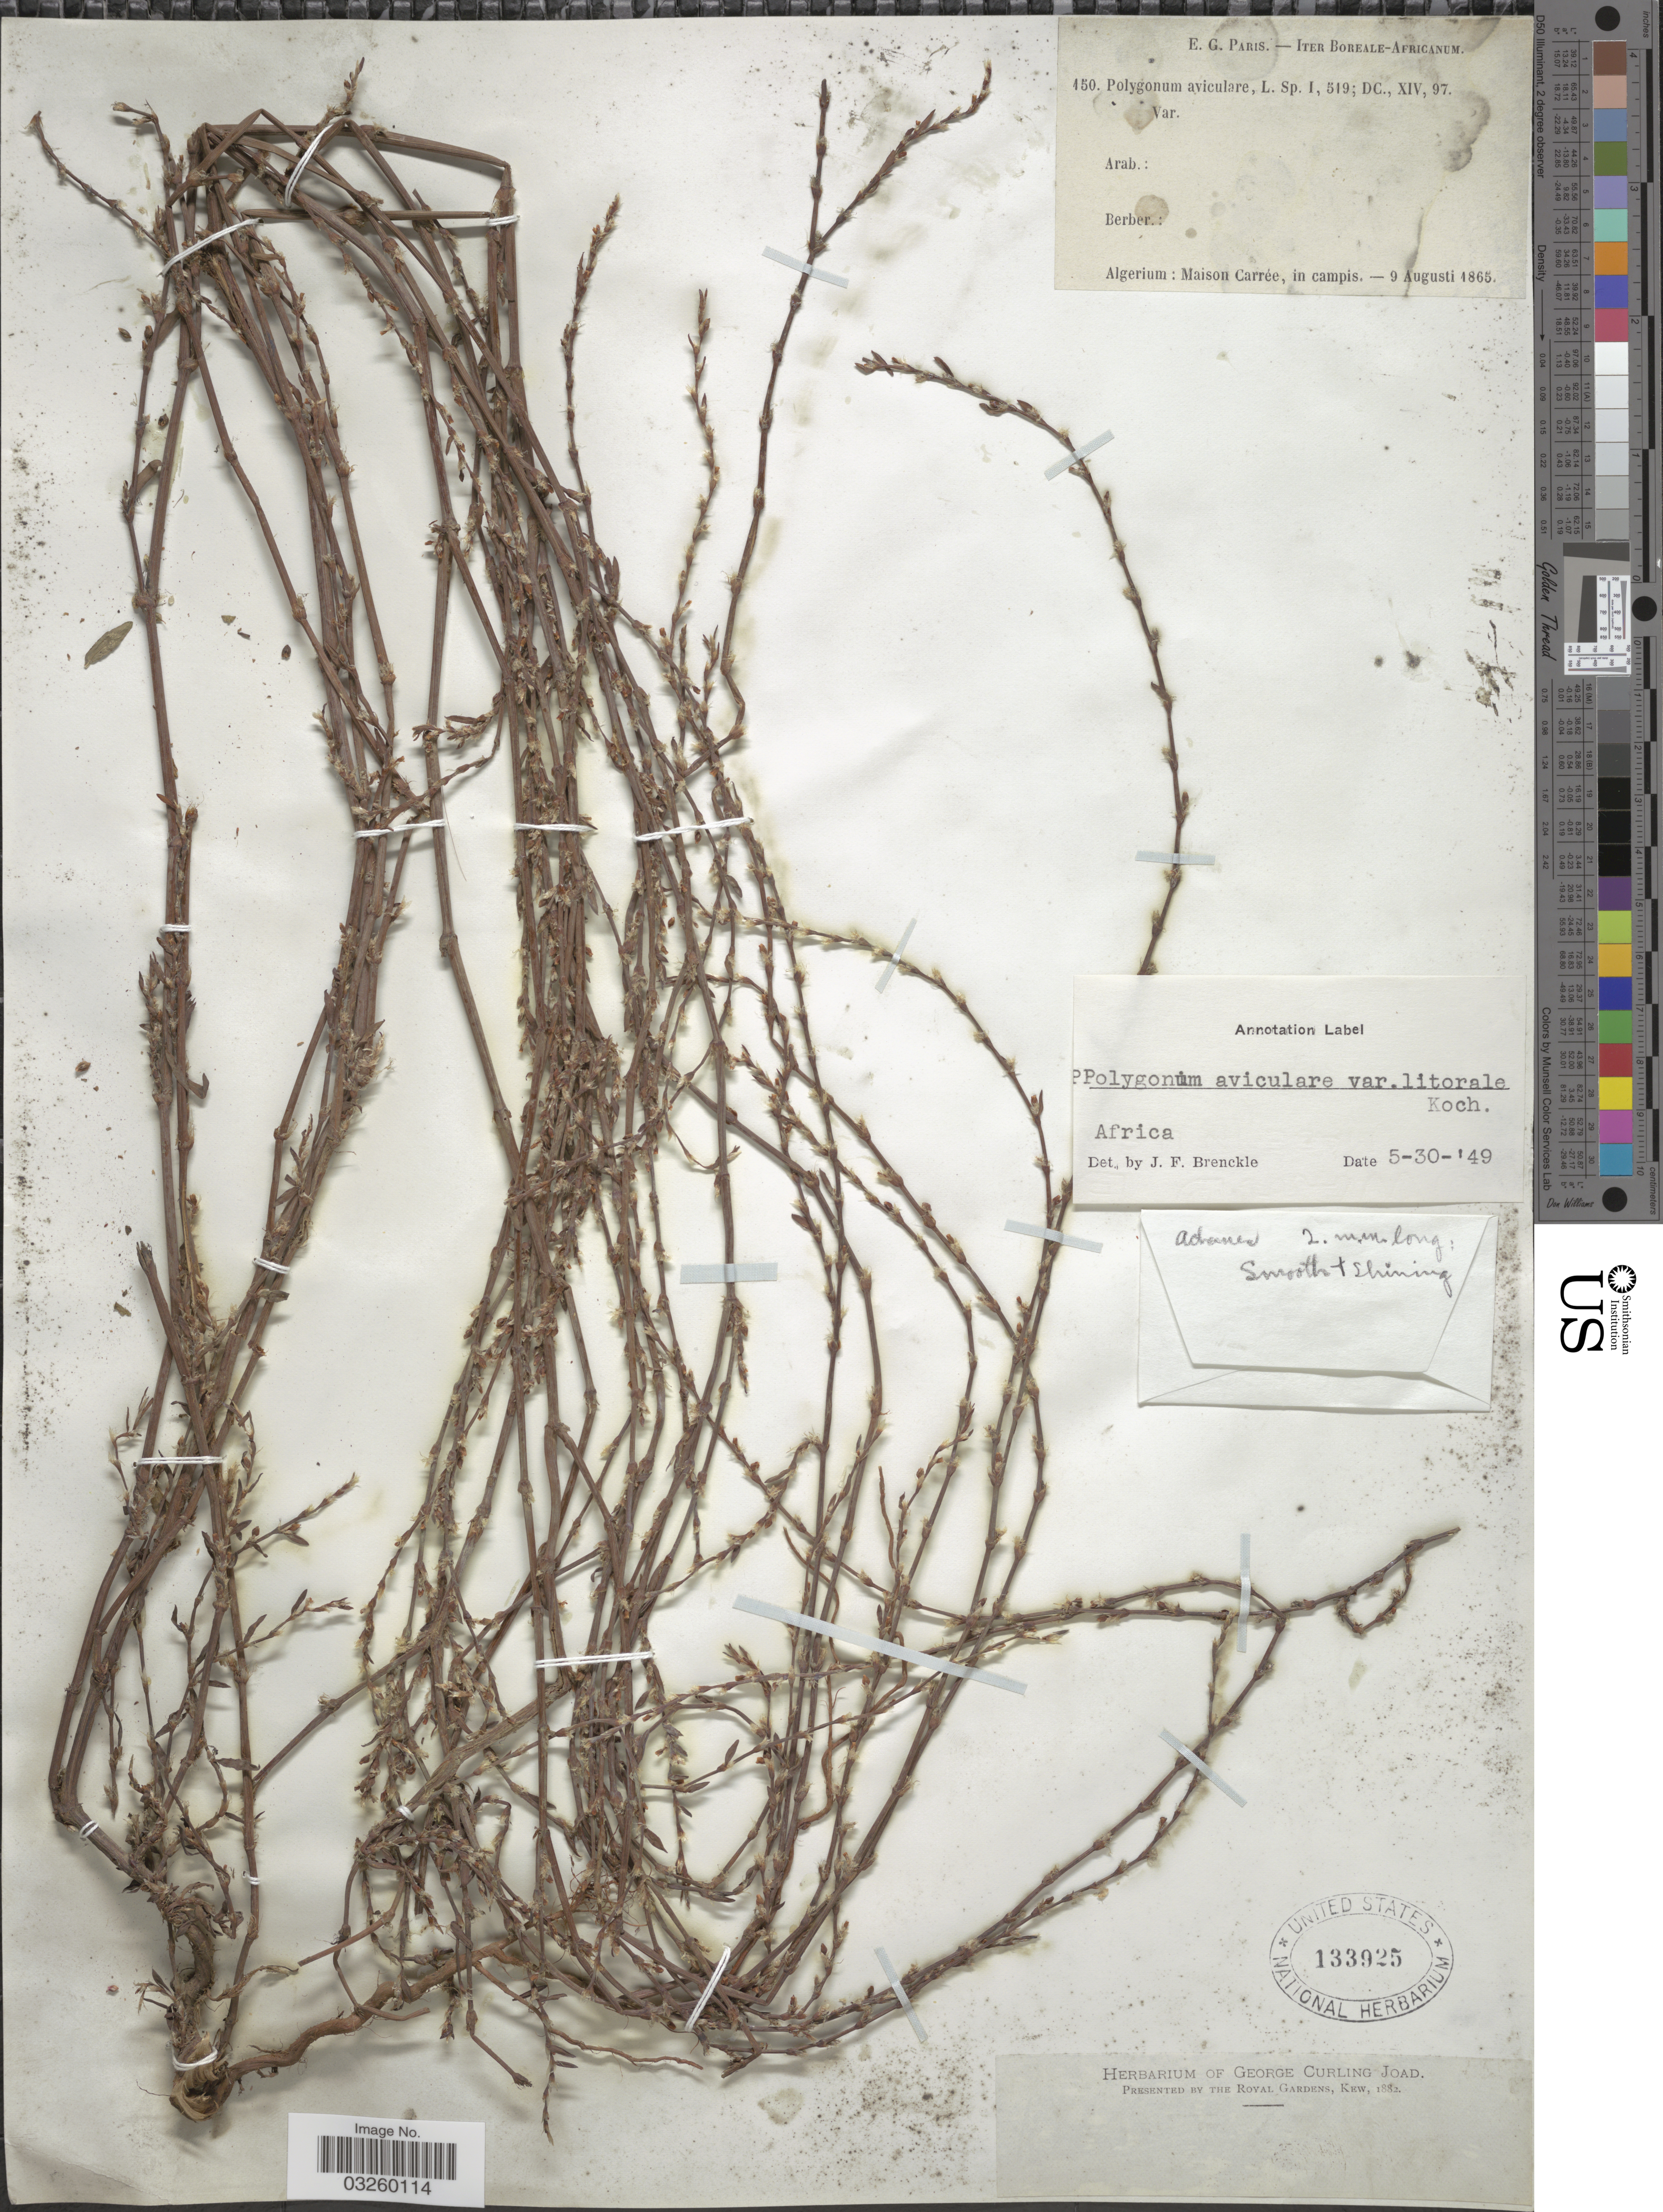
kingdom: Plantae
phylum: Tracheophyta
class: Magnoliopsida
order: Caryophyllales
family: Polygonaceae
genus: Polygonum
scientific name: Polygonum aviculare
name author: L.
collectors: Paris, E.G.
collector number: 150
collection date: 1865-08-09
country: Algeria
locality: Iter Boreale. Maison Carrée, in campis.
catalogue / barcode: US 133925